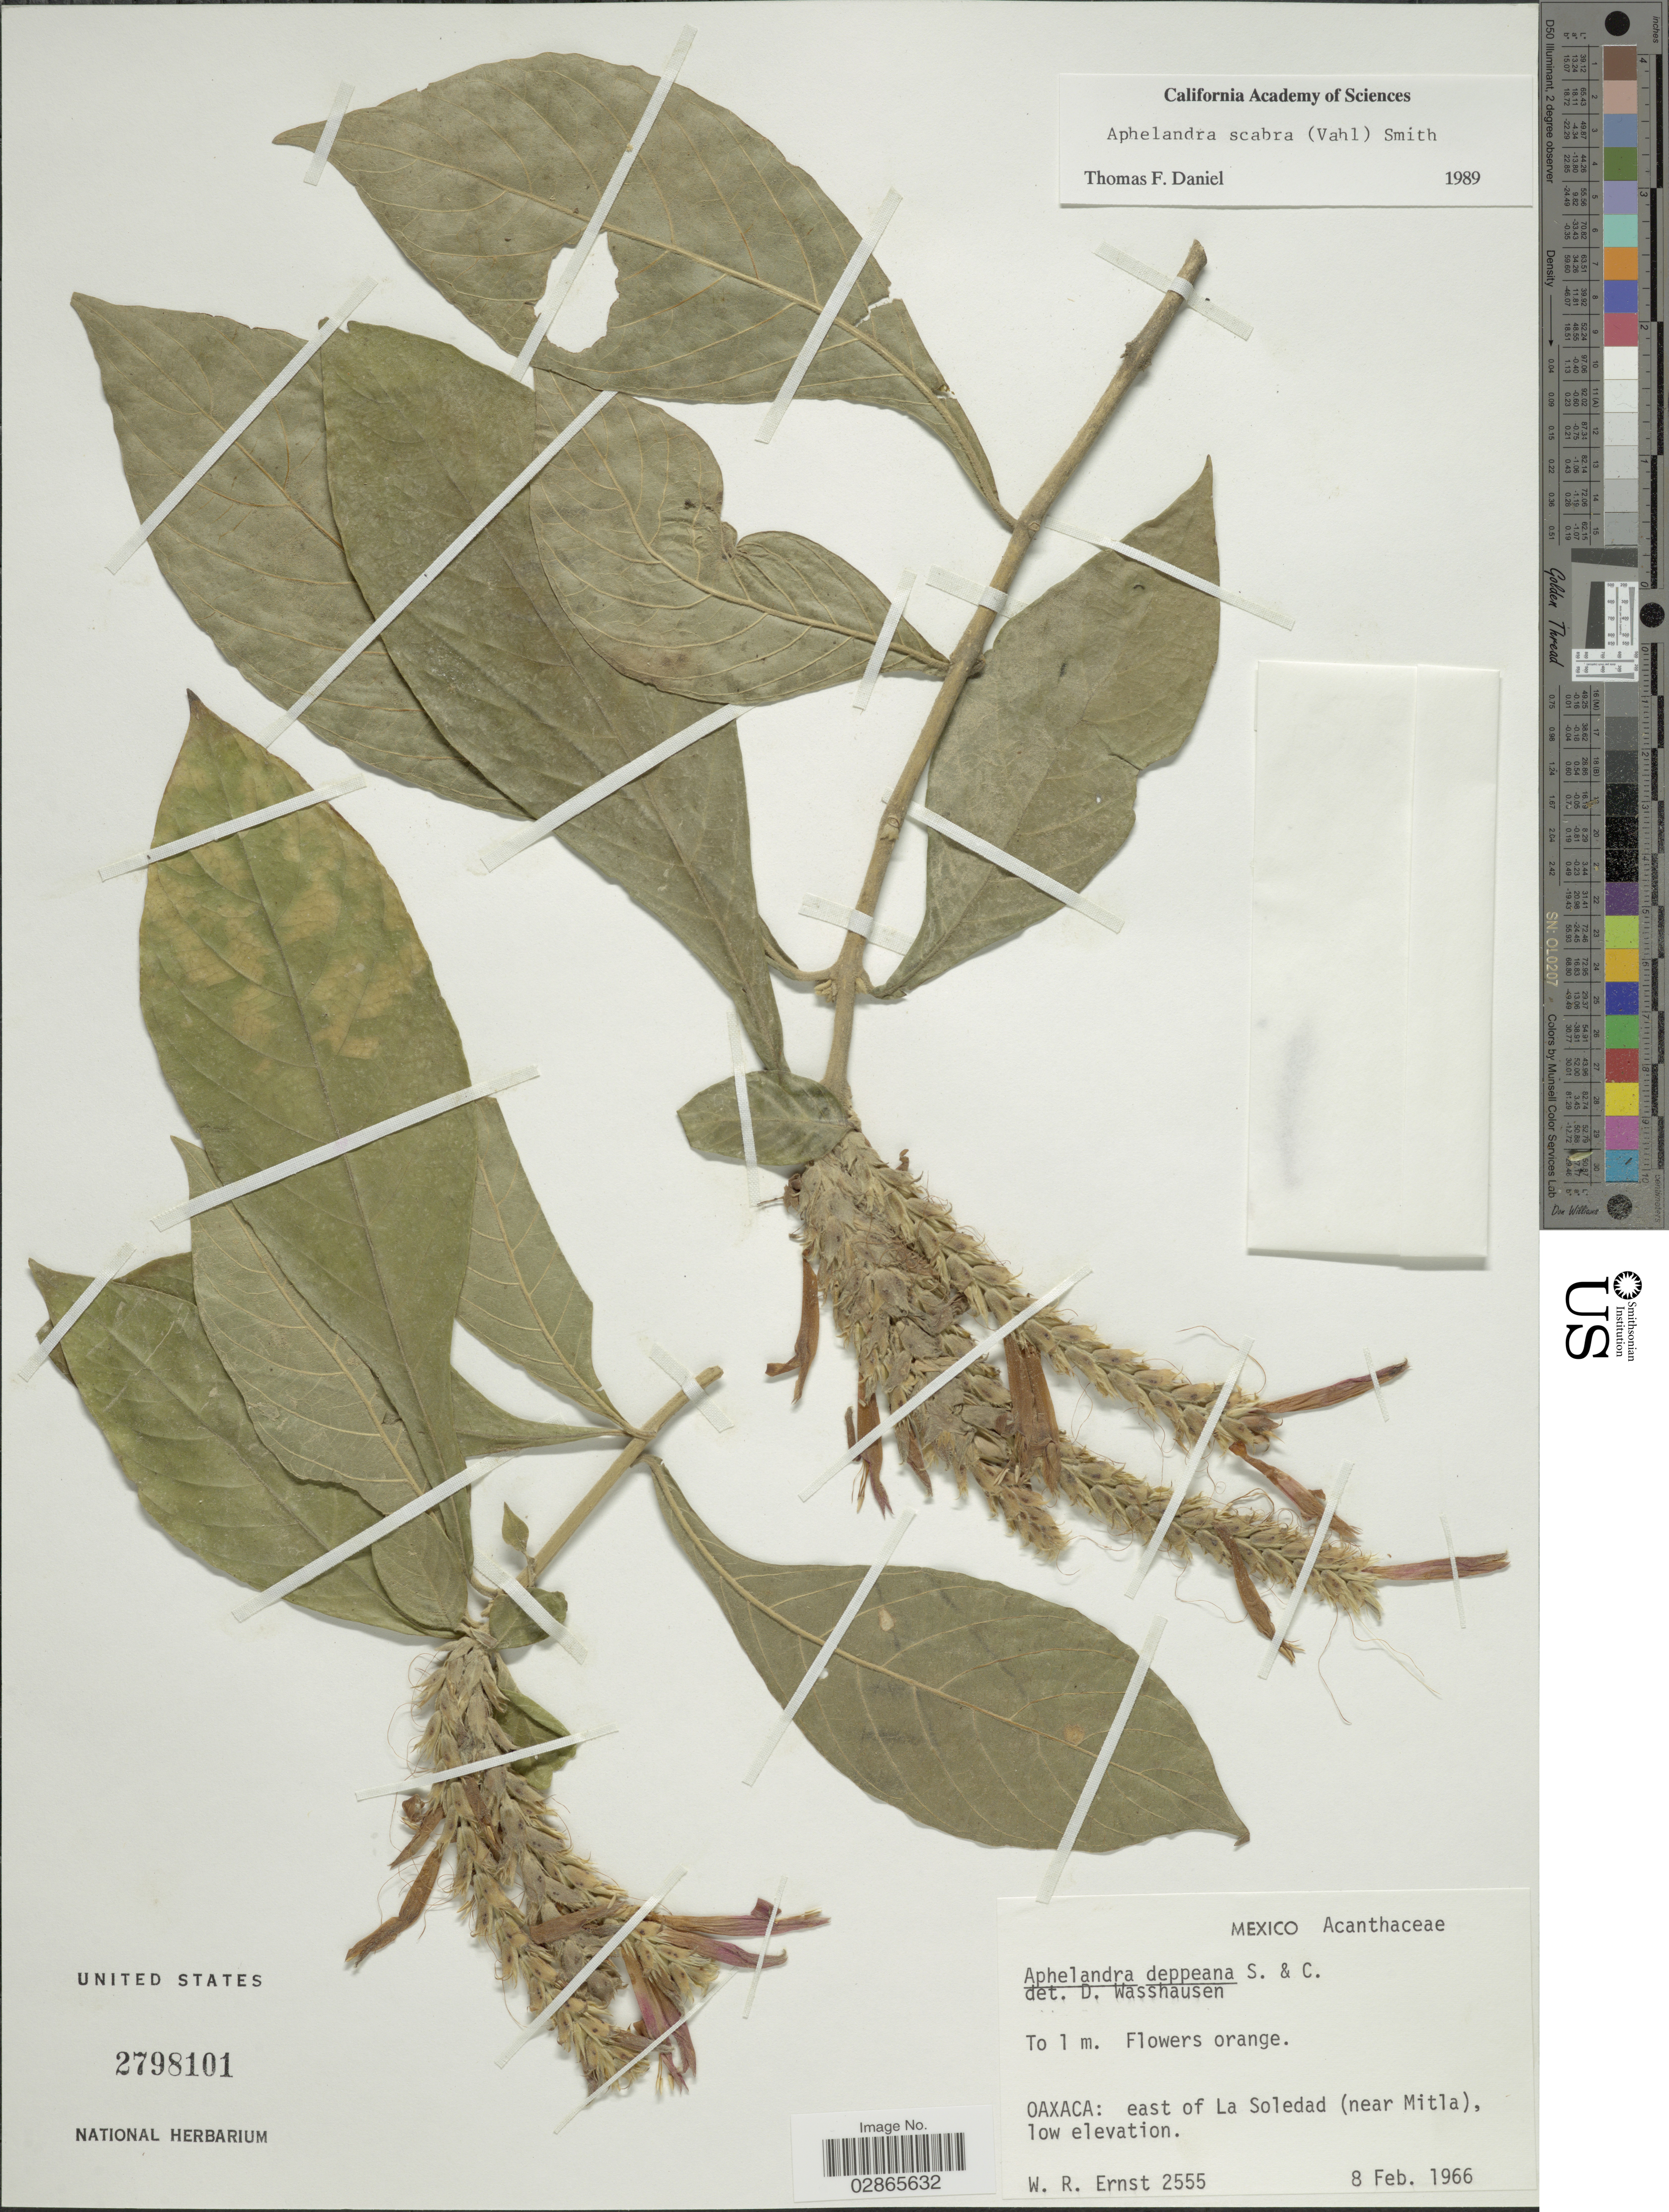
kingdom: Plantae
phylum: Tracheophyta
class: Magnoliopsida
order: Lamiales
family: Acanthaceae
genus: Aphelandra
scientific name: Aphelandra deppeana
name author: Schltdl. & Cham.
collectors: W. R. Ernst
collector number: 2555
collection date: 1966-02-08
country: Mexico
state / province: Oaxaca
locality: East of La Soledad (near Mitla).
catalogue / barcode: US 2798101